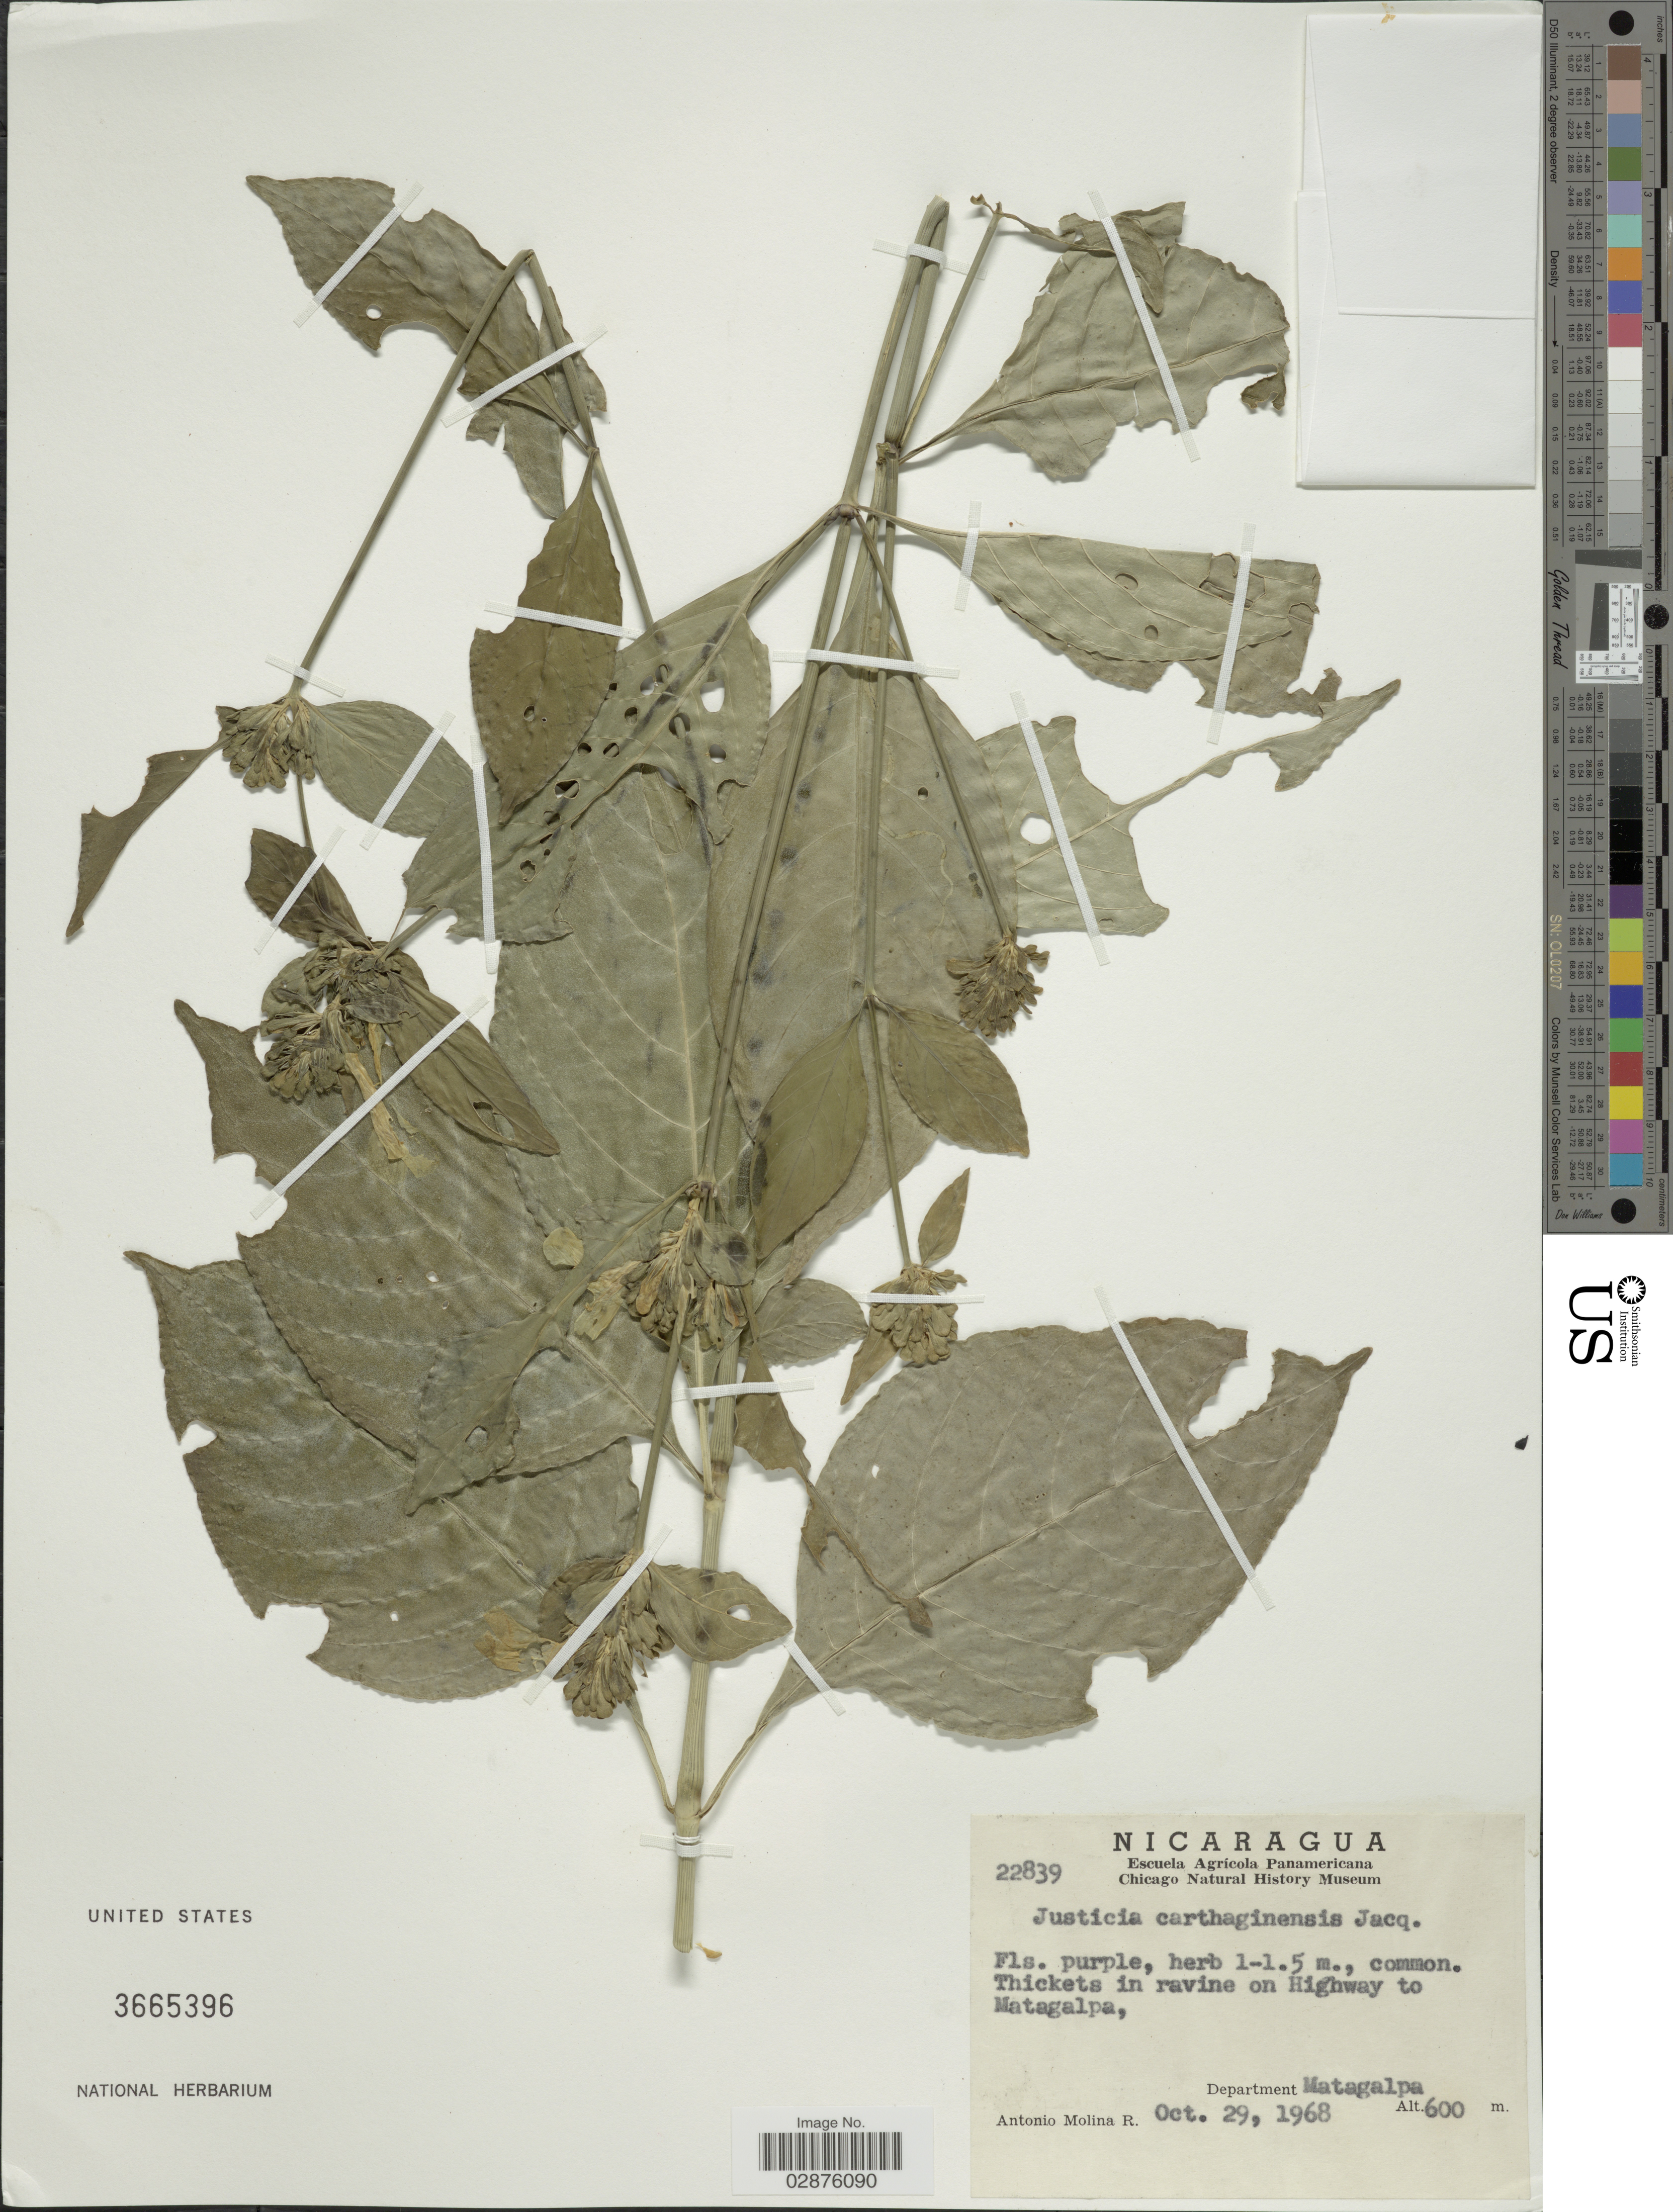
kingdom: Plantae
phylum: Tracheophyta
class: Magnoliopsida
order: Lamiales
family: Acanthaceae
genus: Justicia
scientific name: Justicia carthaginensis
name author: Jacq.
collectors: A. Molina R.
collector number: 22839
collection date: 1968-10-29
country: Nicaragua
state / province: Matagalpa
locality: Thickets in ravine on Highway to Matagalpa, Department Matagalpa.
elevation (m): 600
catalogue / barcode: US 3665396